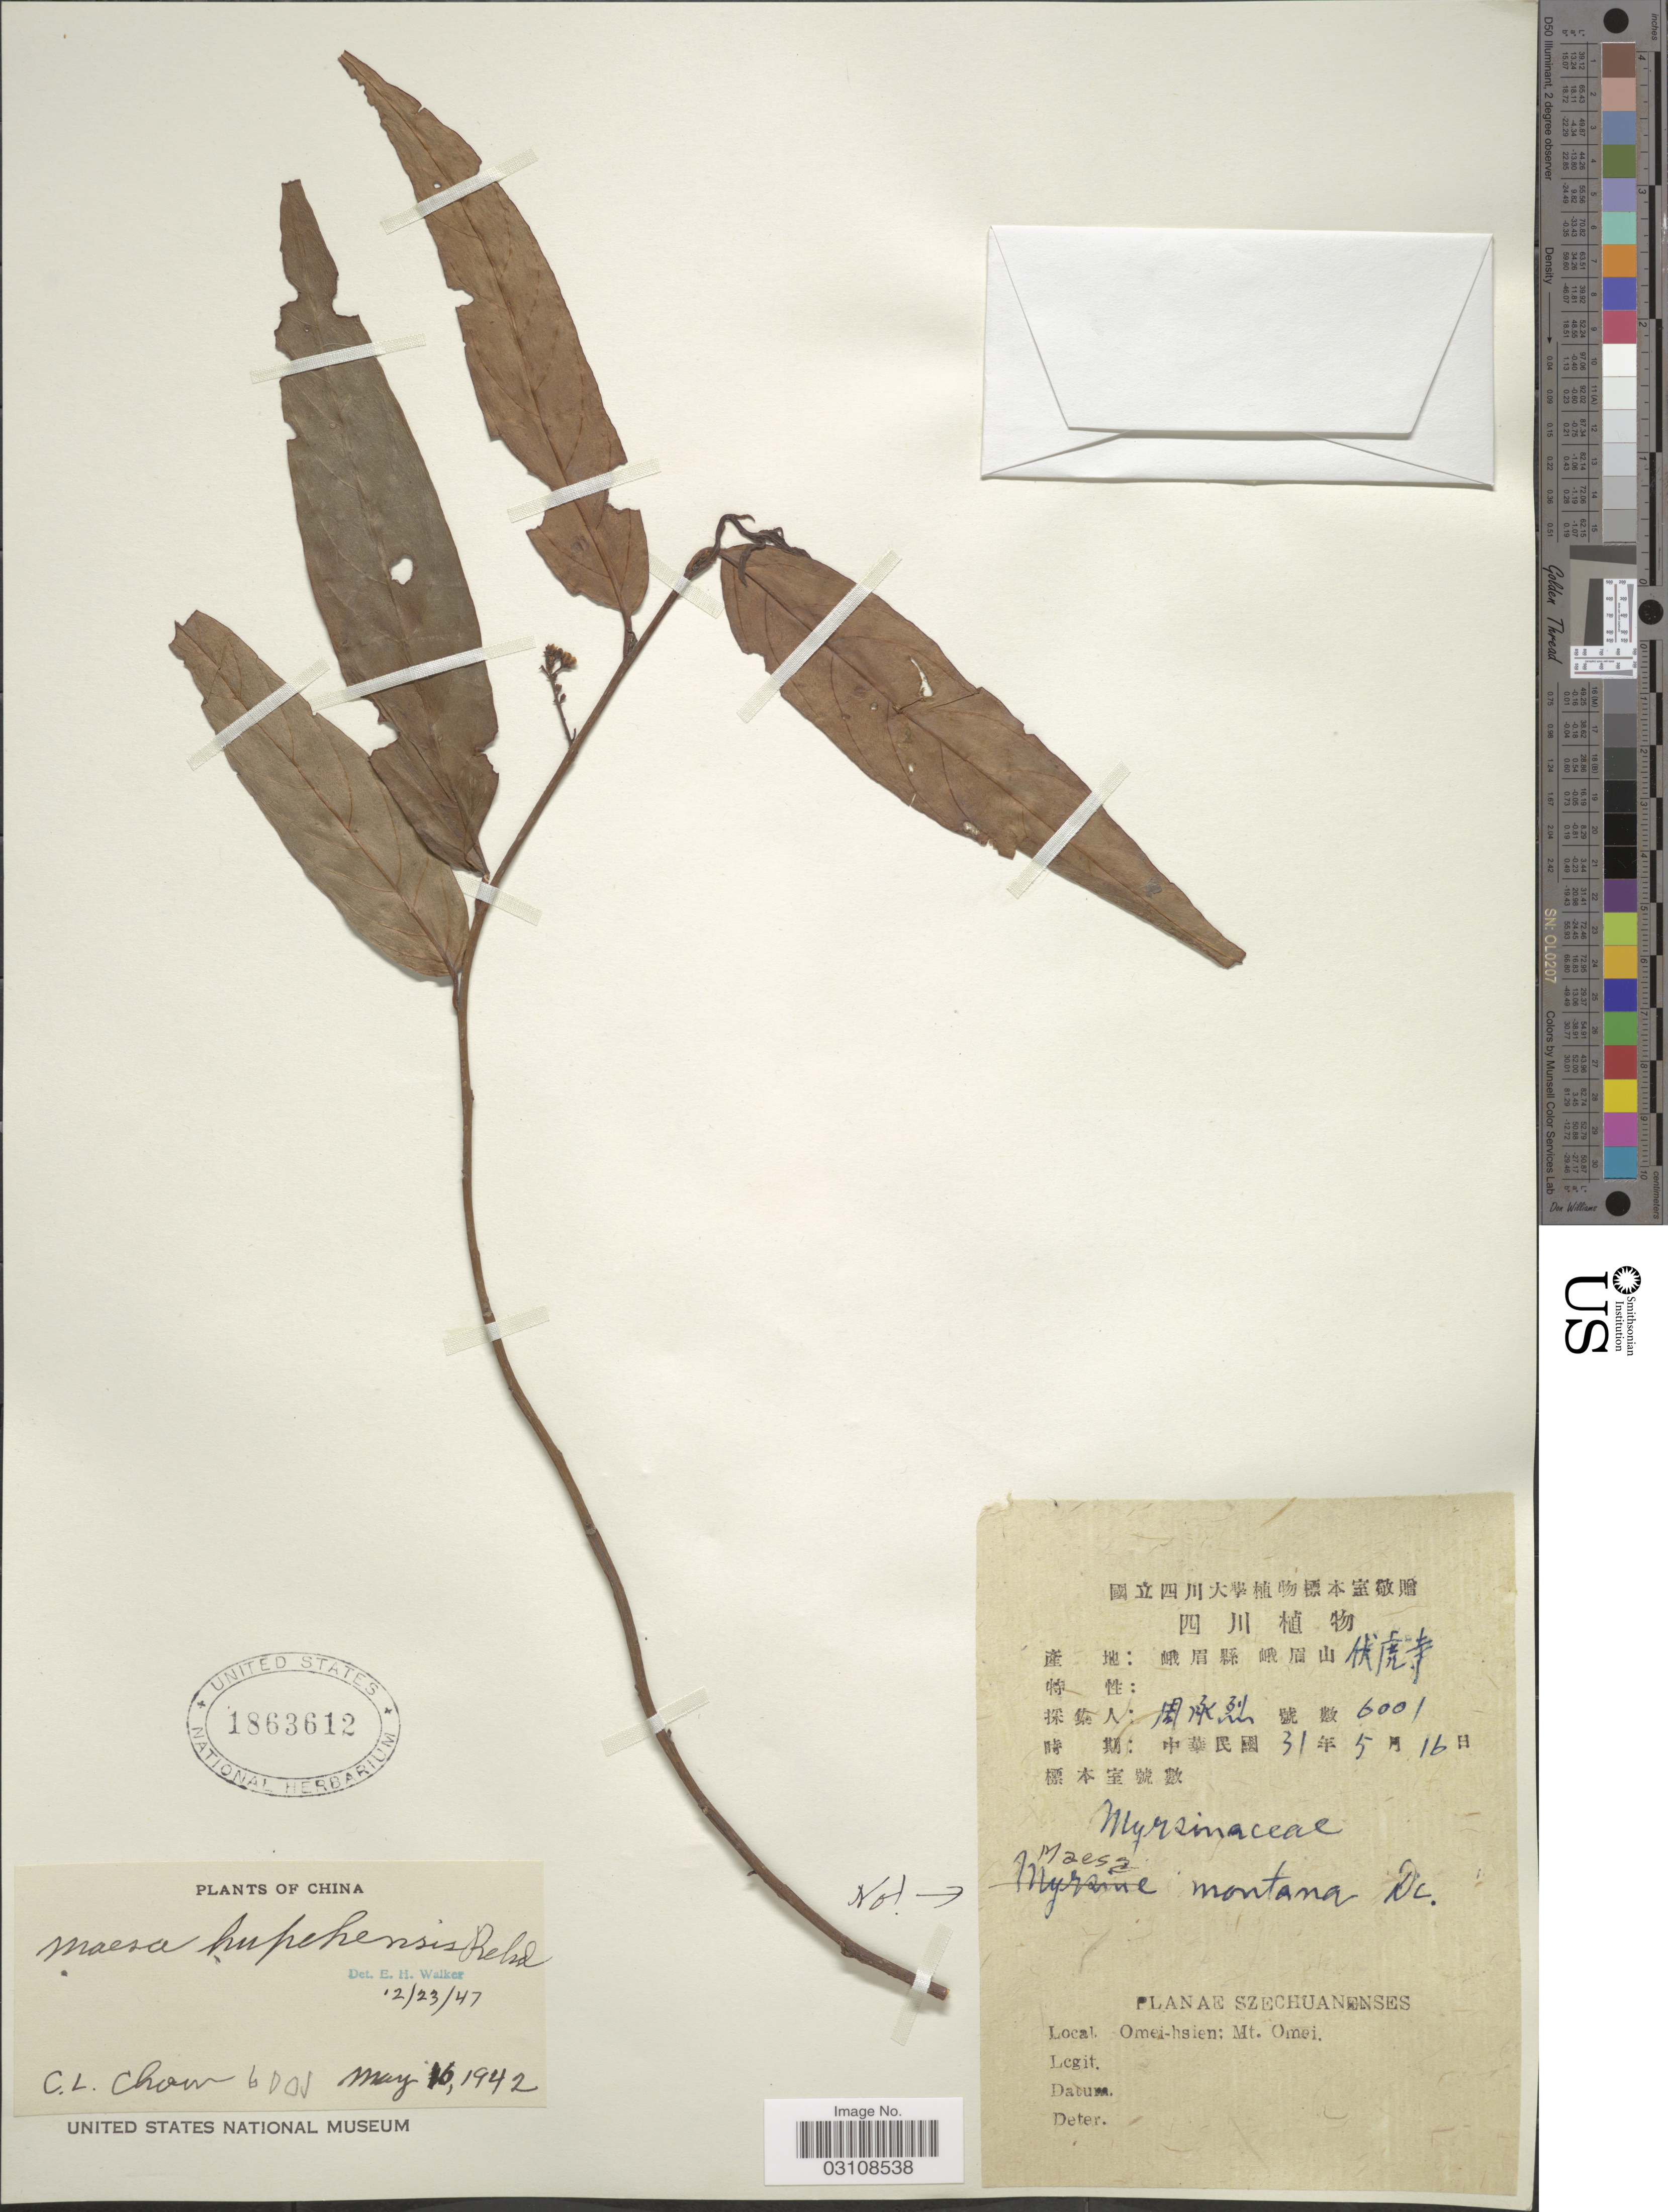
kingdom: Plantae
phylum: Tracheophyta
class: Magnoliopsida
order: Ericales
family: Primulaceae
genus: Maesa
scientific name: Maesa hupehensis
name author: Rehder in Sarg.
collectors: C. Chow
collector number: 6005*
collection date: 1942-05-16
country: China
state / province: Sichuan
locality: Szechuanenses. Omei-hsien: Mt. Omei.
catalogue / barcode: US 1863612